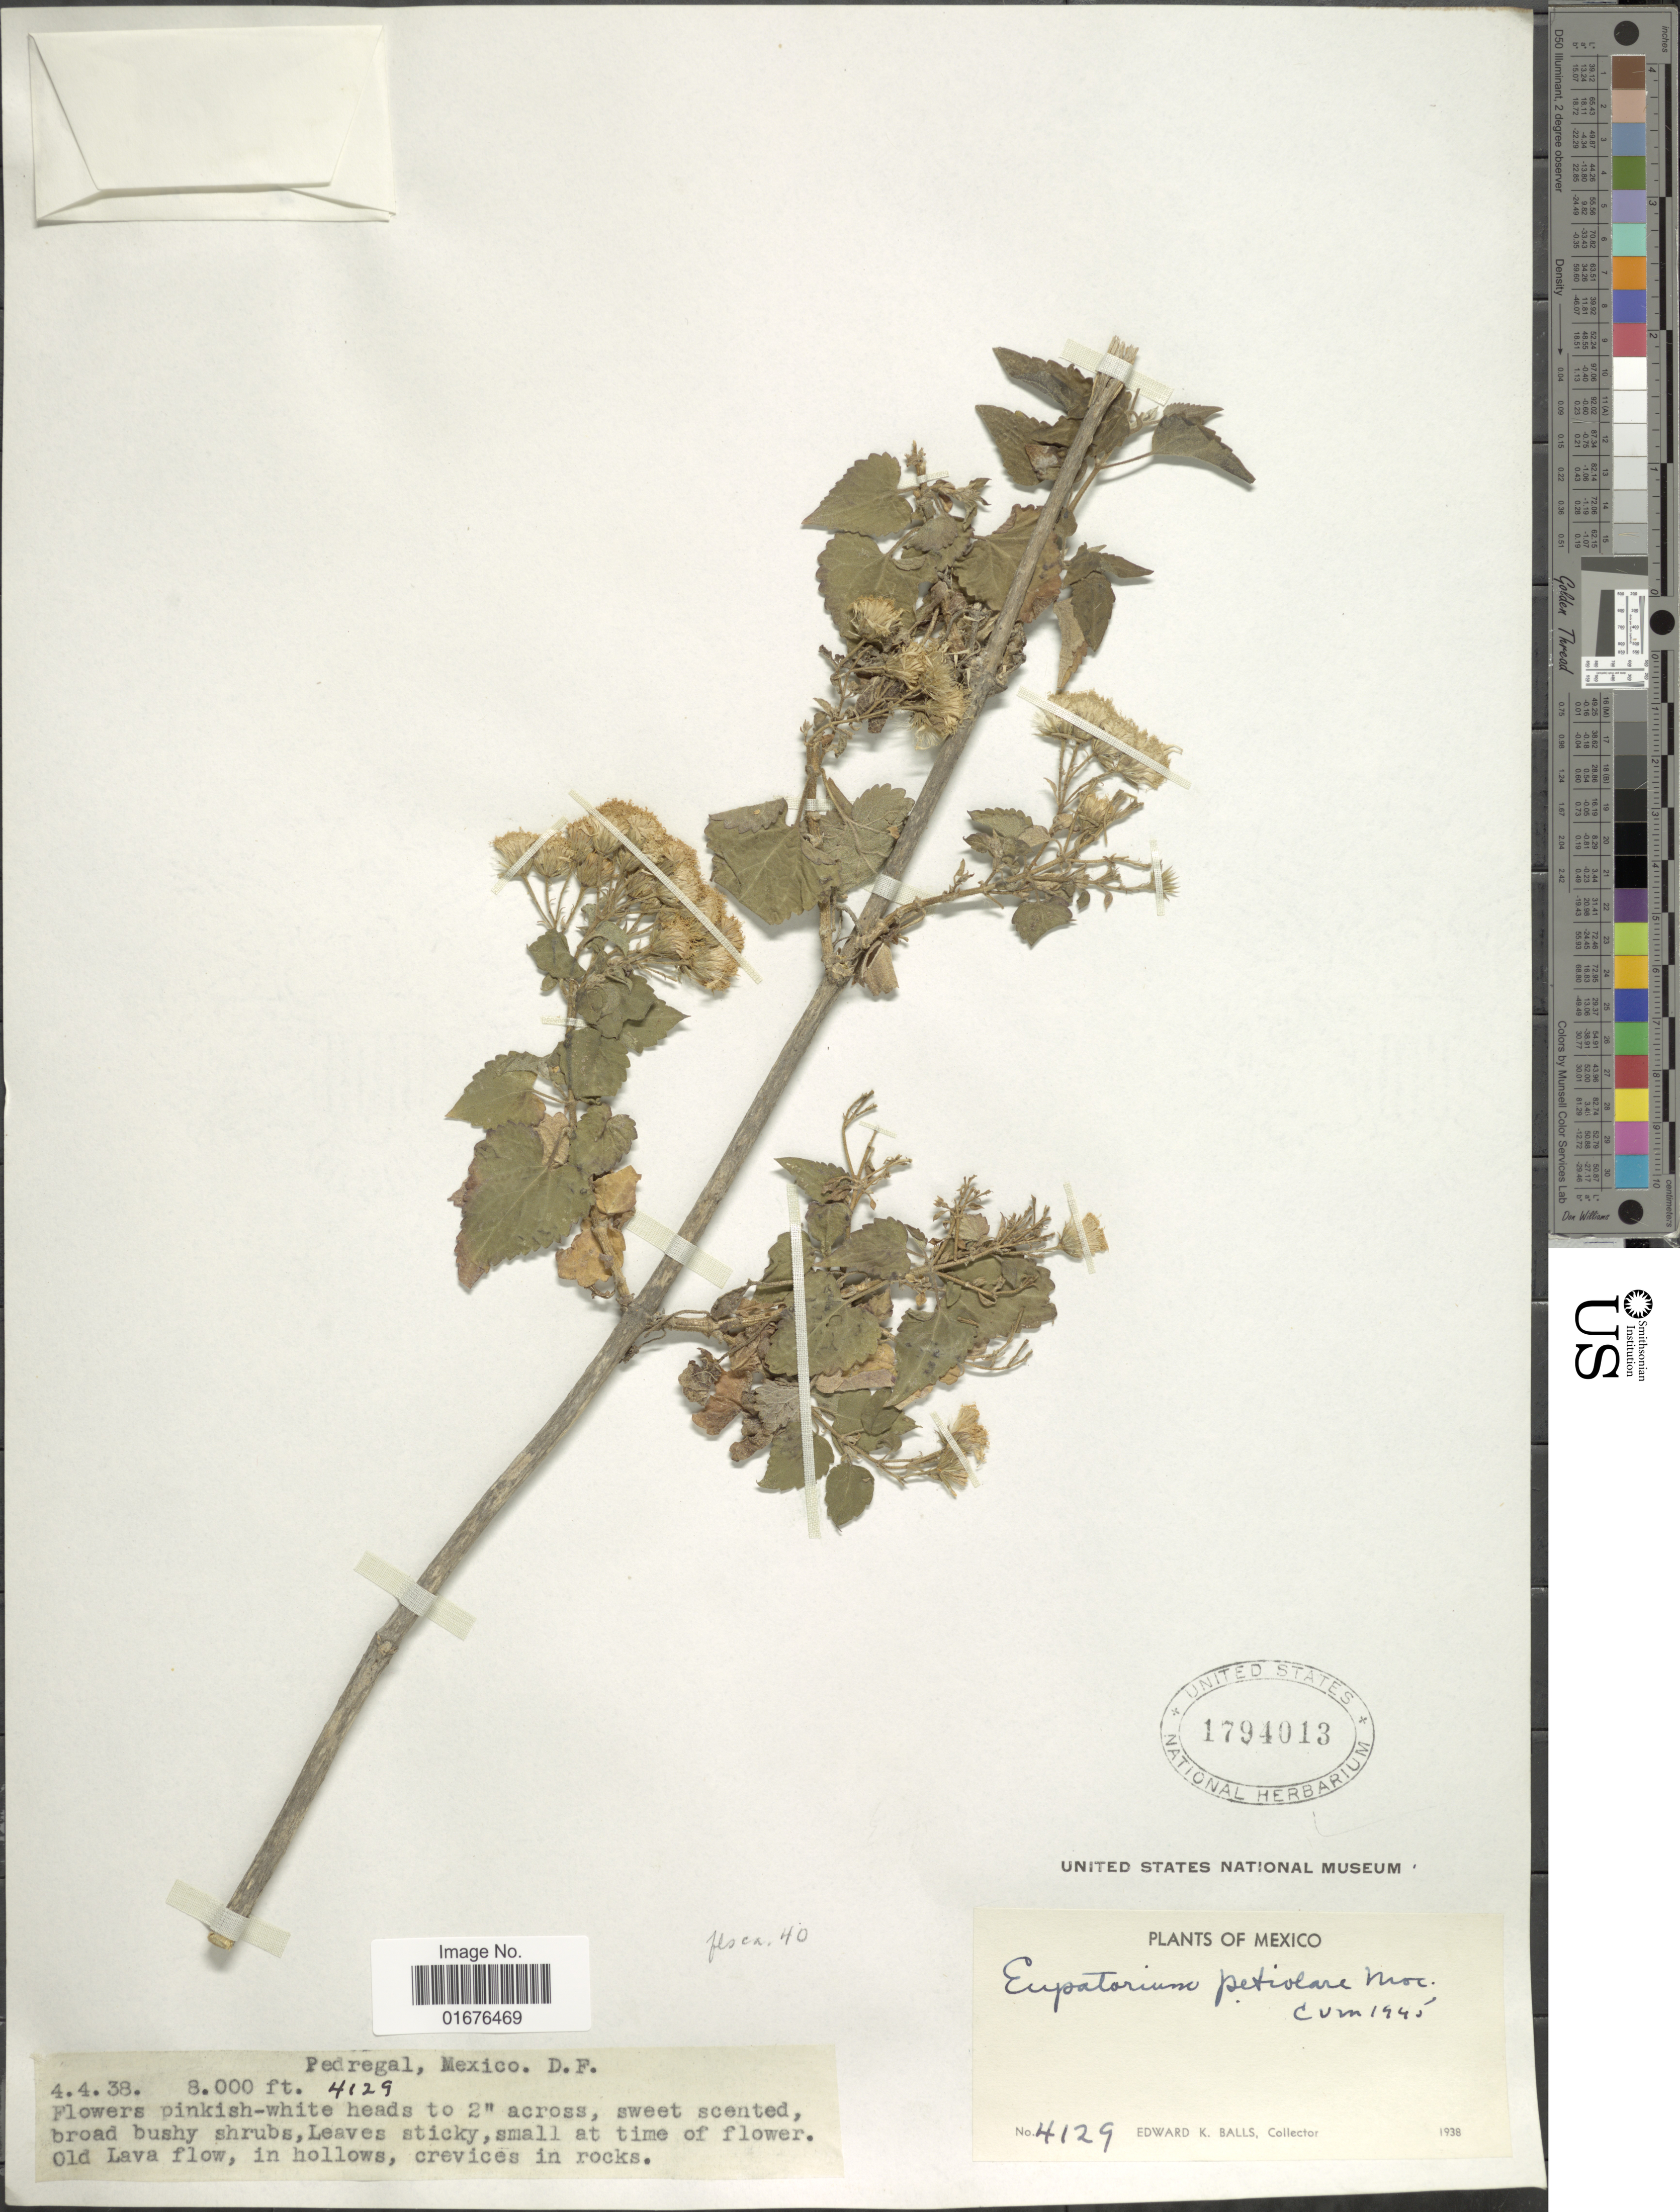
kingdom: Plantae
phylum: Tracheophyta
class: Magnoliopsida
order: Asterales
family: Asteraceae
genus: Ageratina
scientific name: Ageratina petiolaris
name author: (Moc. & Sessé ex DC.) R.M. King & H. Rob.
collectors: E. K. Balls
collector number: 4129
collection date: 1938-04-04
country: Mexico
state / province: Distrito Federal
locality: Pedregal, old lava flow, in hollows, crevices in rocks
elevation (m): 2438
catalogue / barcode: US 1794013